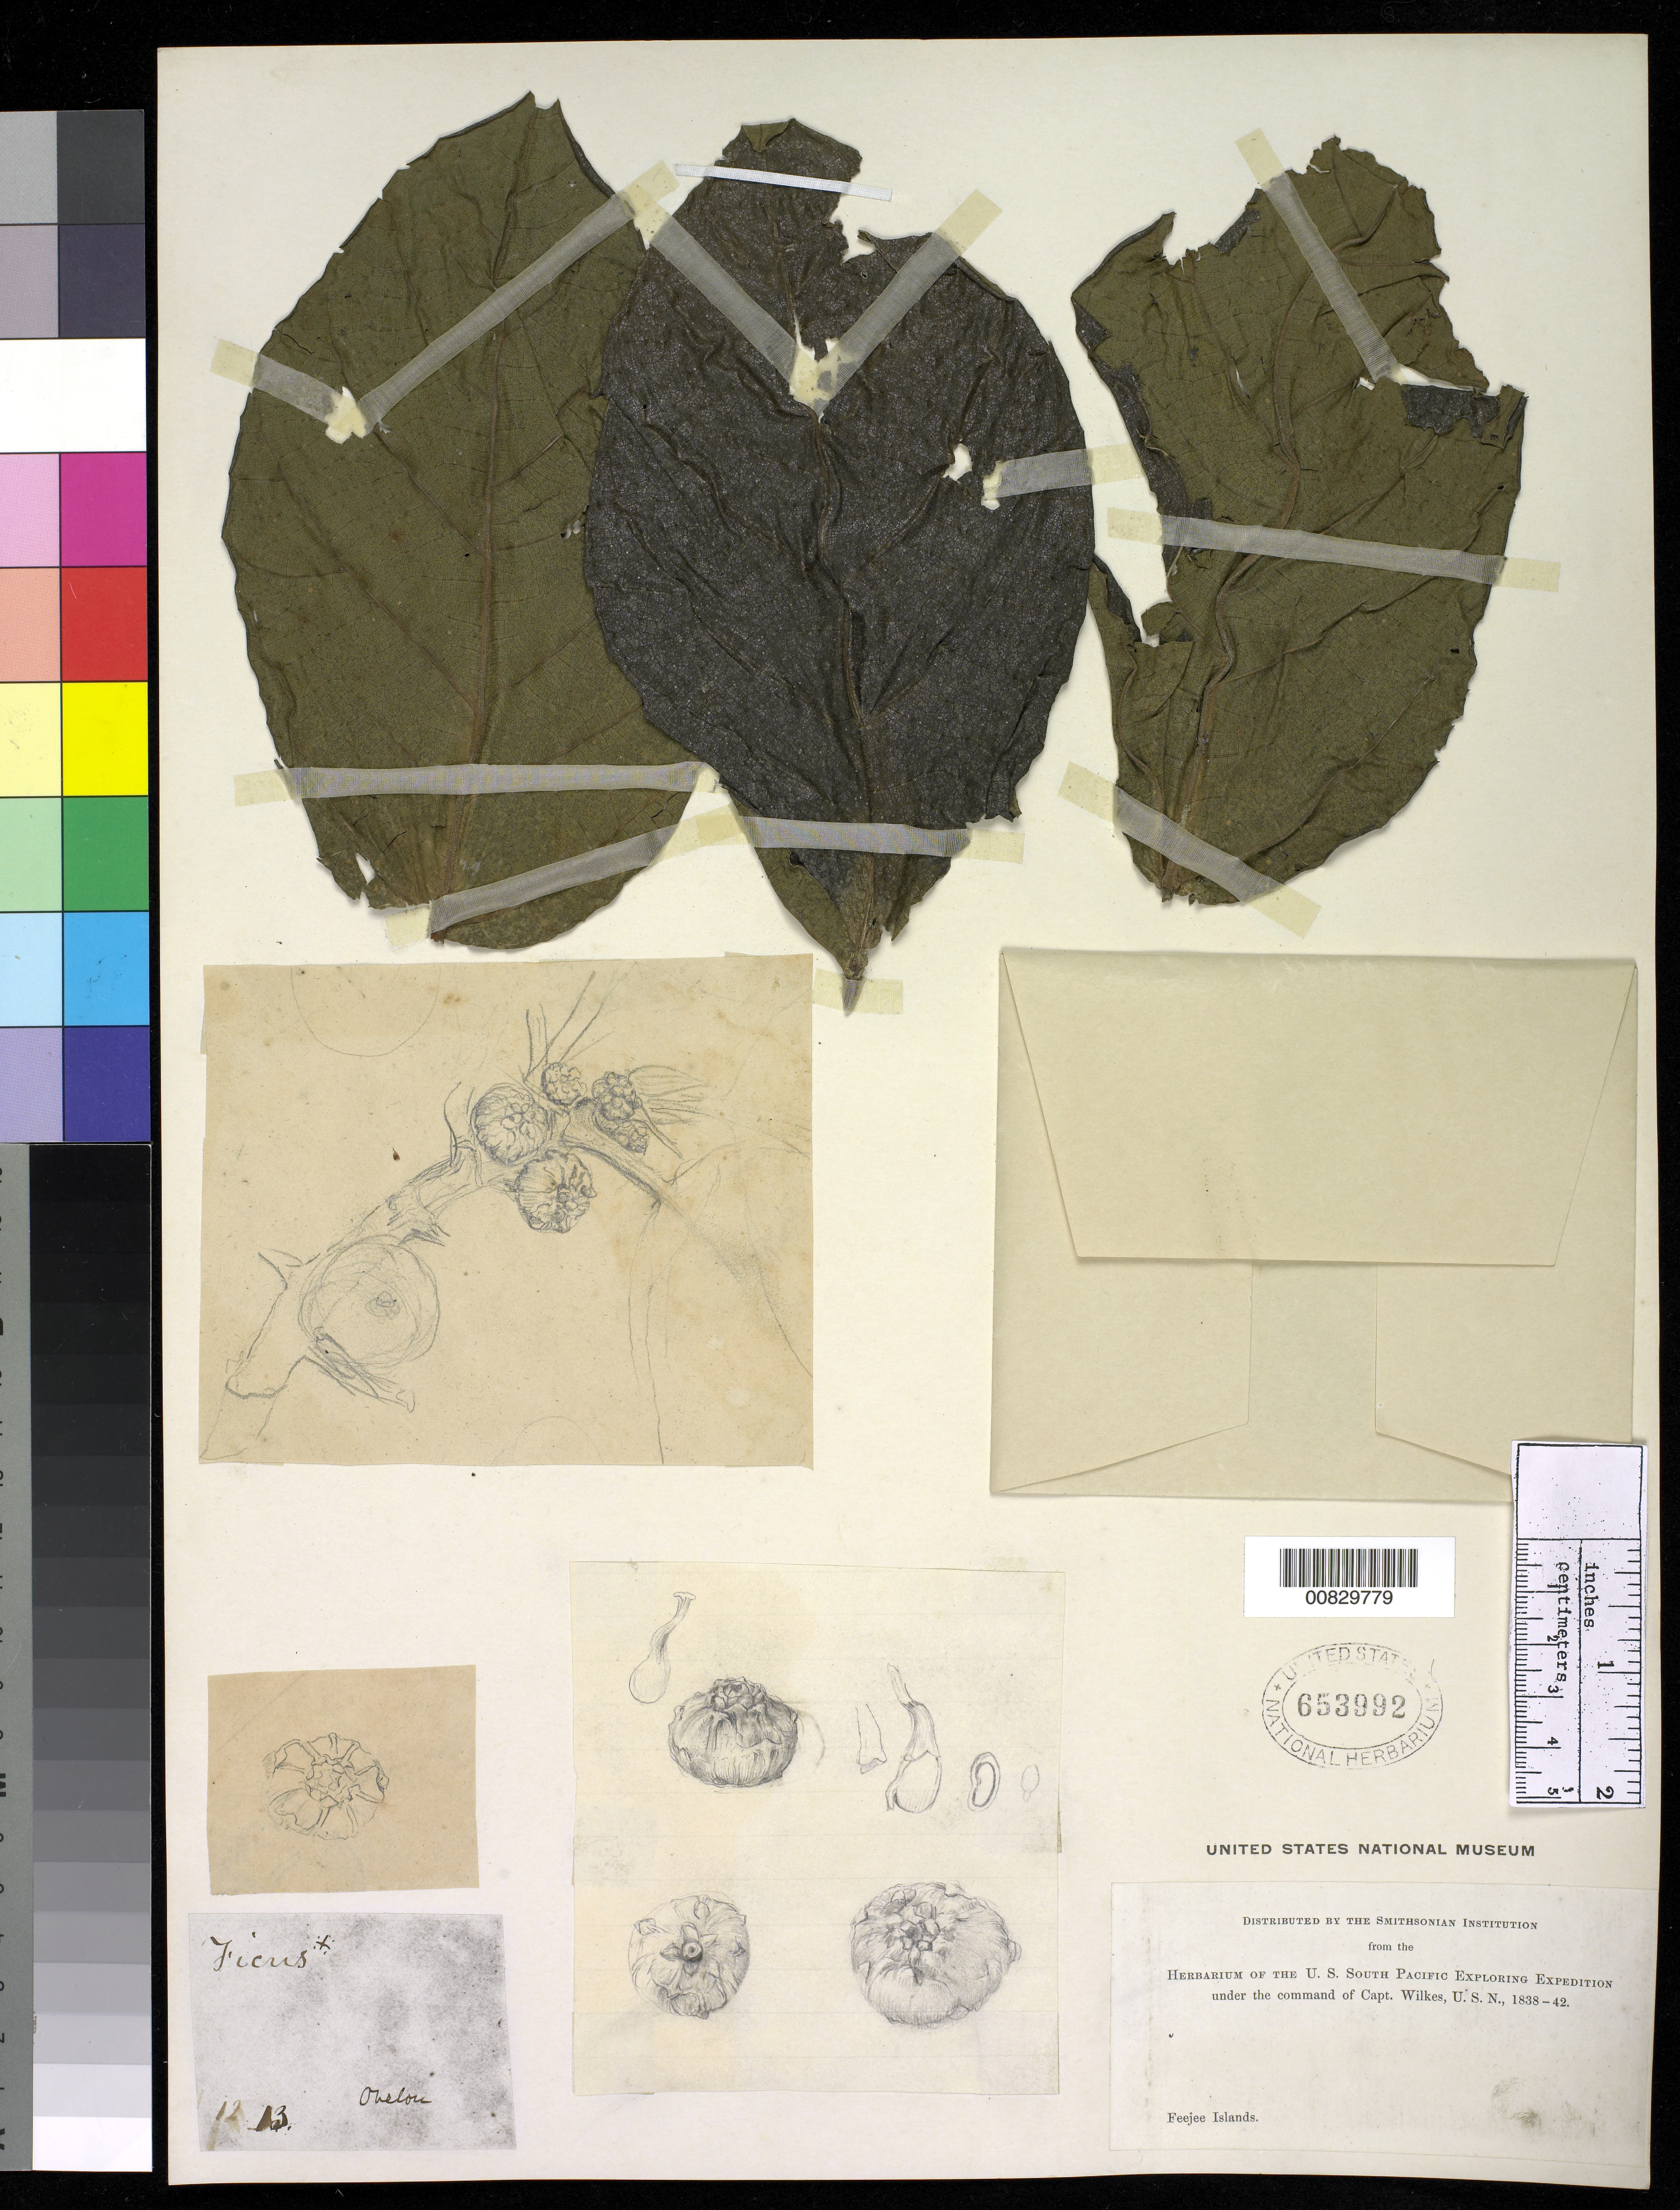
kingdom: Plantae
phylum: Tracheophyta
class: Magnoliopsida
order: Rosales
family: Moraceae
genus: Ficus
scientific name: Ficus sp.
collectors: Wilkes Explor. Exped.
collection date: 1838/1842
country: Fiji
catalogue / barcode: US 653992